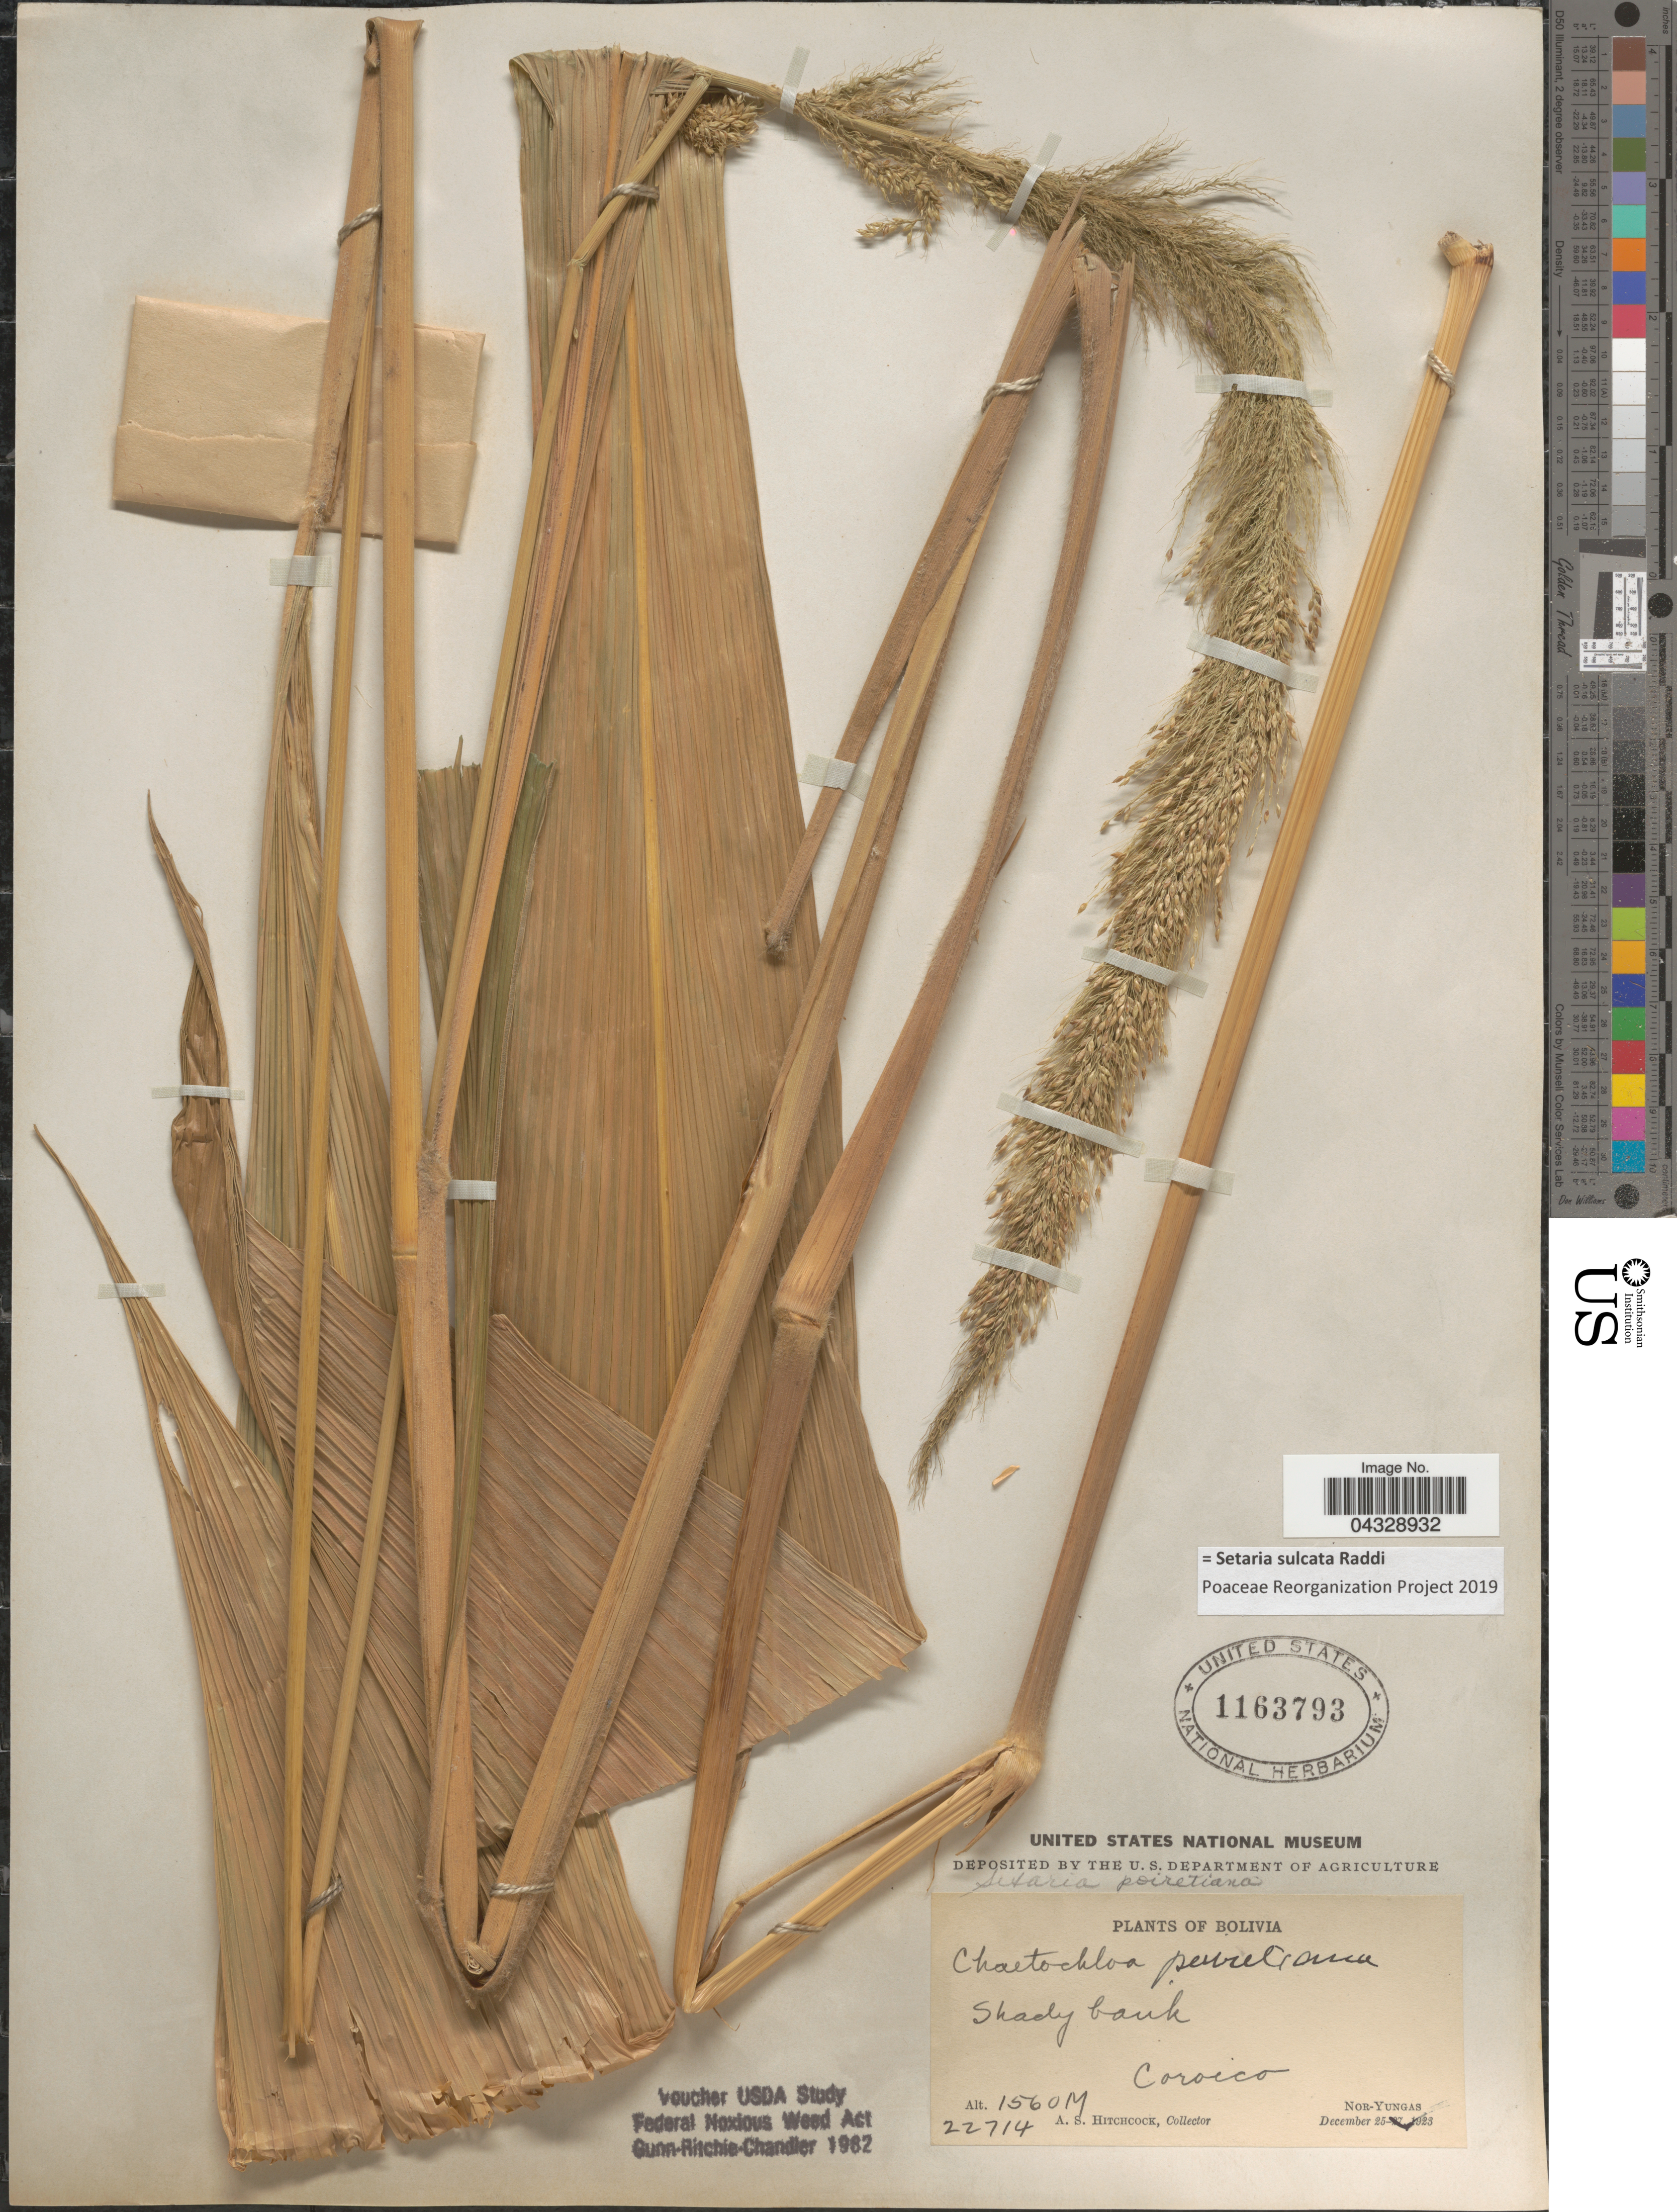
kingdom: Plantae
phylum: Tracheophyta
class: Liliopsida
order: Poales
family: Poaceae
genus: Setaria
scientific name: Setaria sulcata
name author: Raddi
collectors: A. S. Hitchcock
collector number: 22714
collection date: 1923-12-25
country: Bolivia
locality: Coroico. Nor-Yungas.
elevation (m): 1560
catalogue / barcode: US 1163793